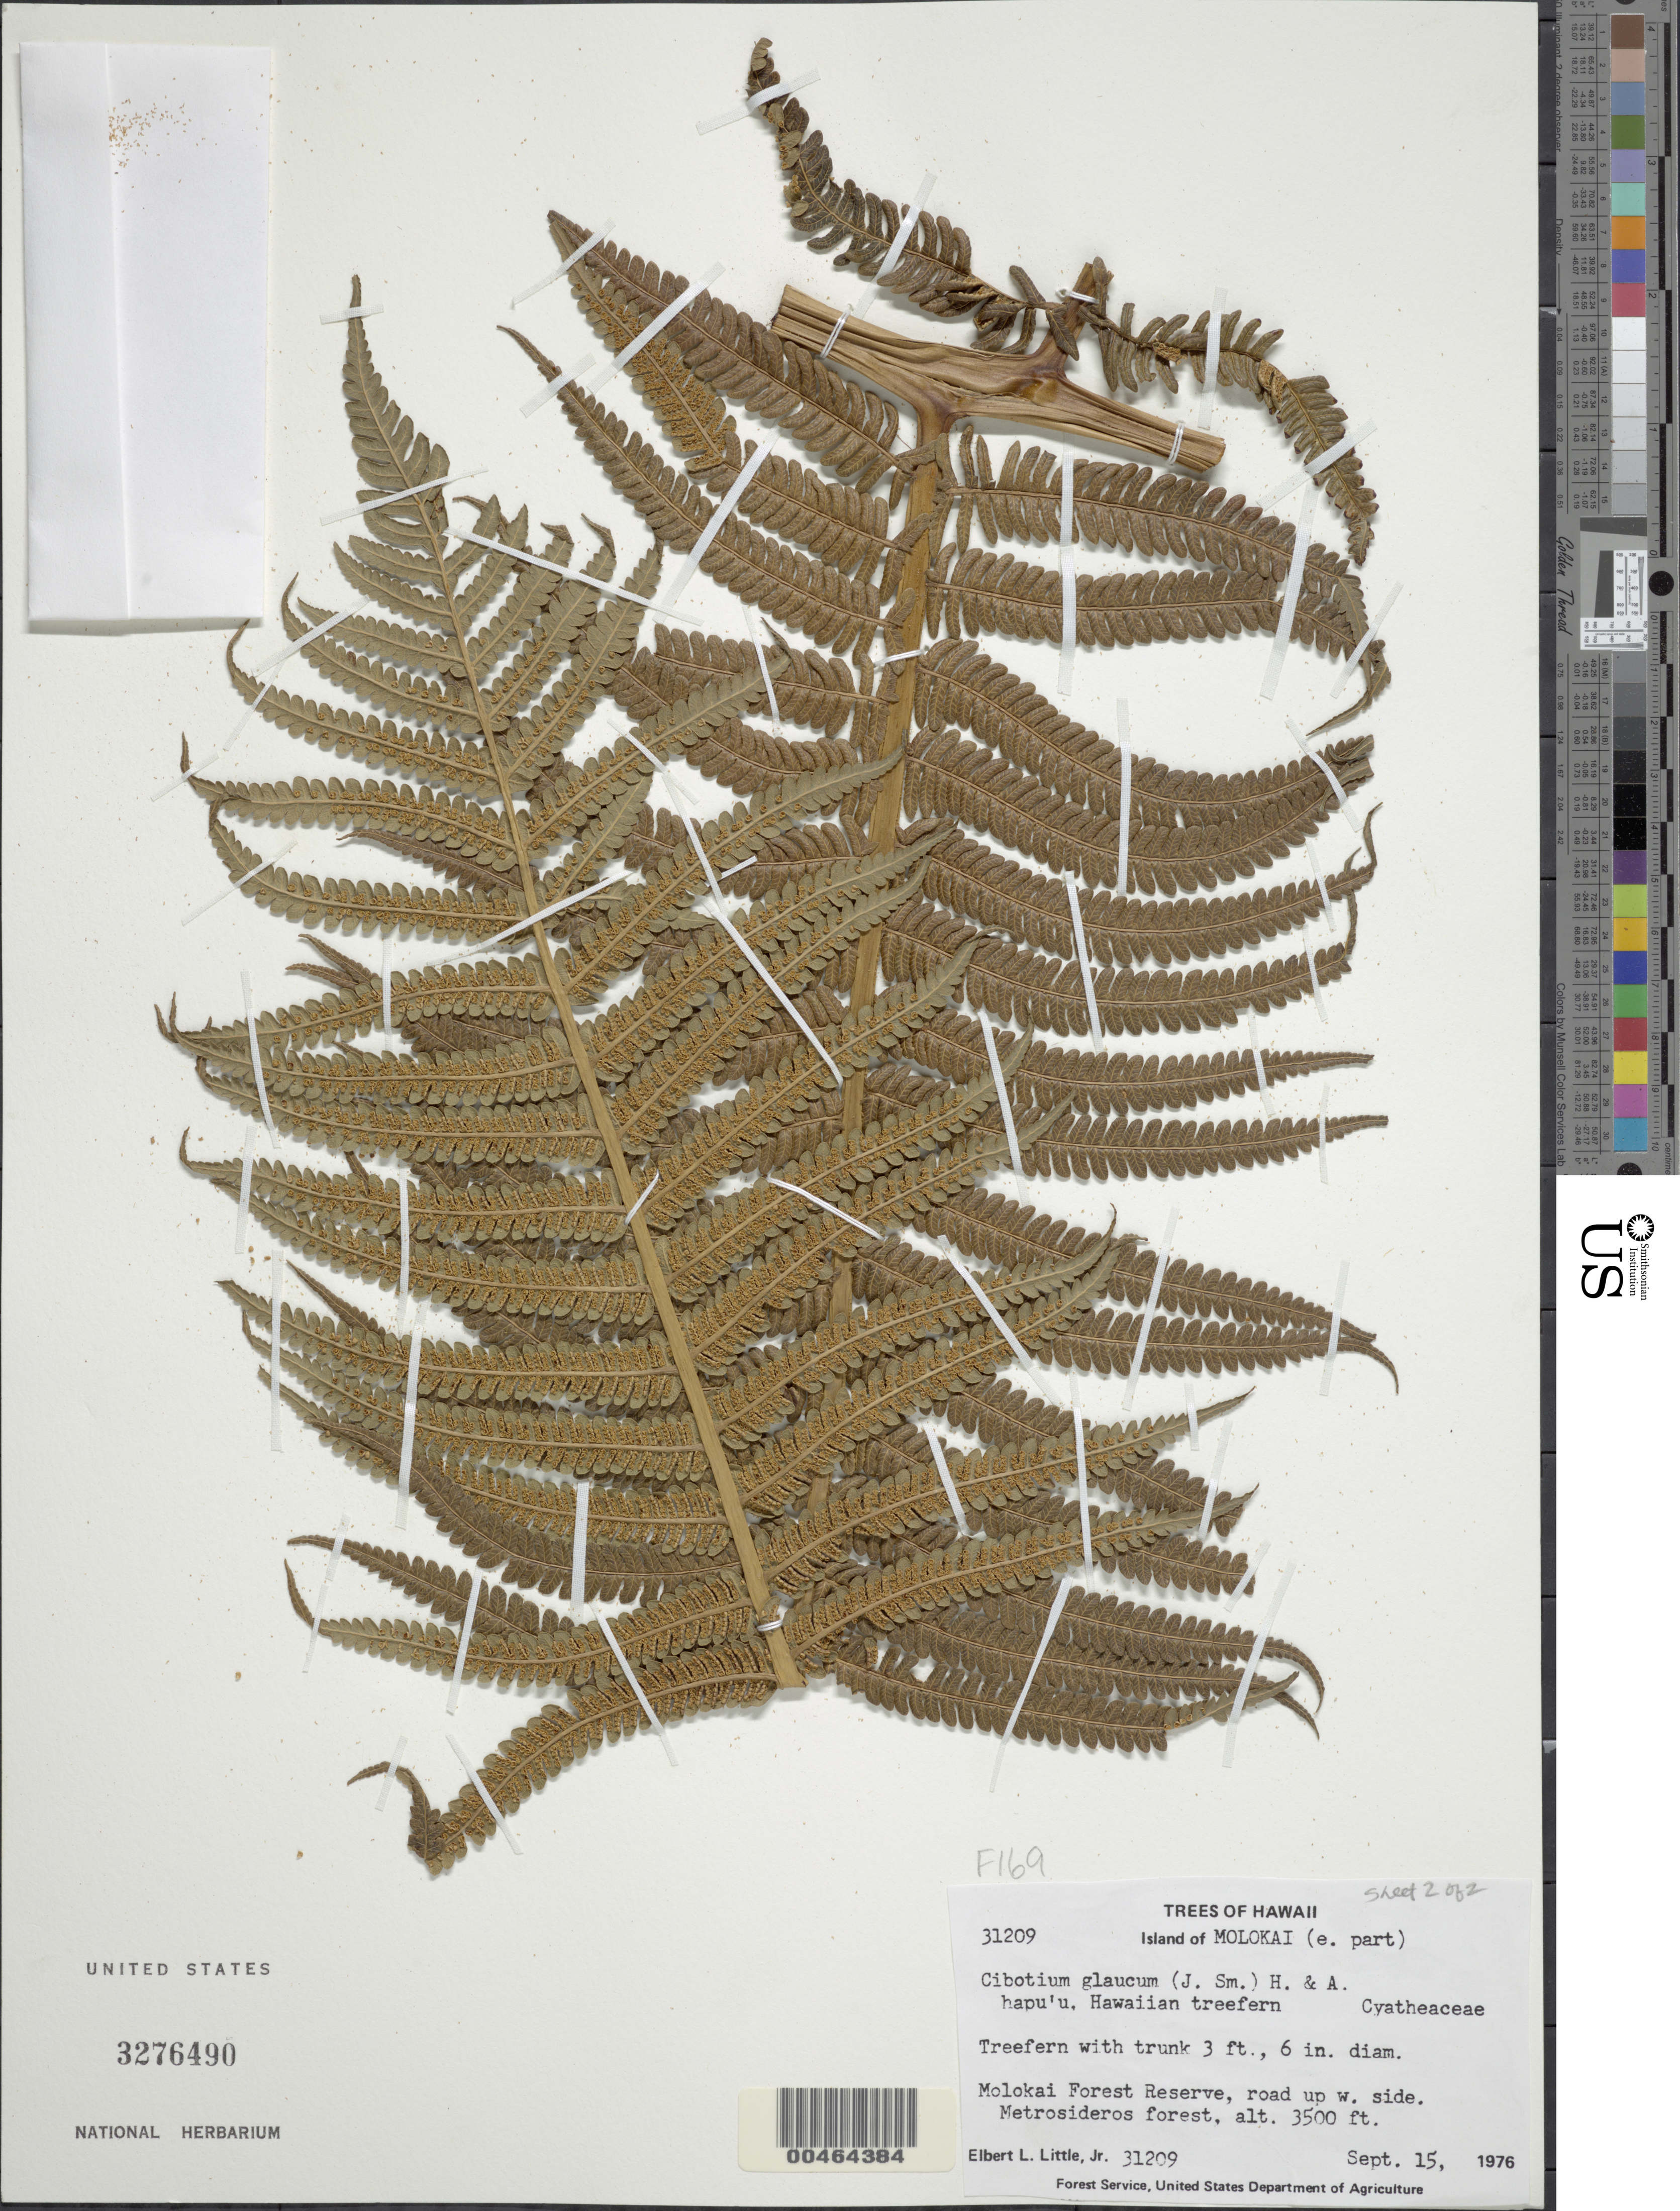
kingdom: Plantae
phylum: Tracheophyta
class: Polypodiopsida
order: Cyatheales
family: Cibotiaceae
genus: Cibotium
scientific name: Cibotium glaucum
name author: (Sm.) Hook. & Arn.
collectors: E. L. Little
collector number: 31209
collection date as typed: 15 Sep 1976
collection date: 1976-09-15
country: United States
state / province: Hawaii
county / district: Maui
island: Moloka'i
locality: E part of Molokai, Molokai Forest Reserve, road up W side.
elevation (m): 1067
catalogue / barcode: US 3276490